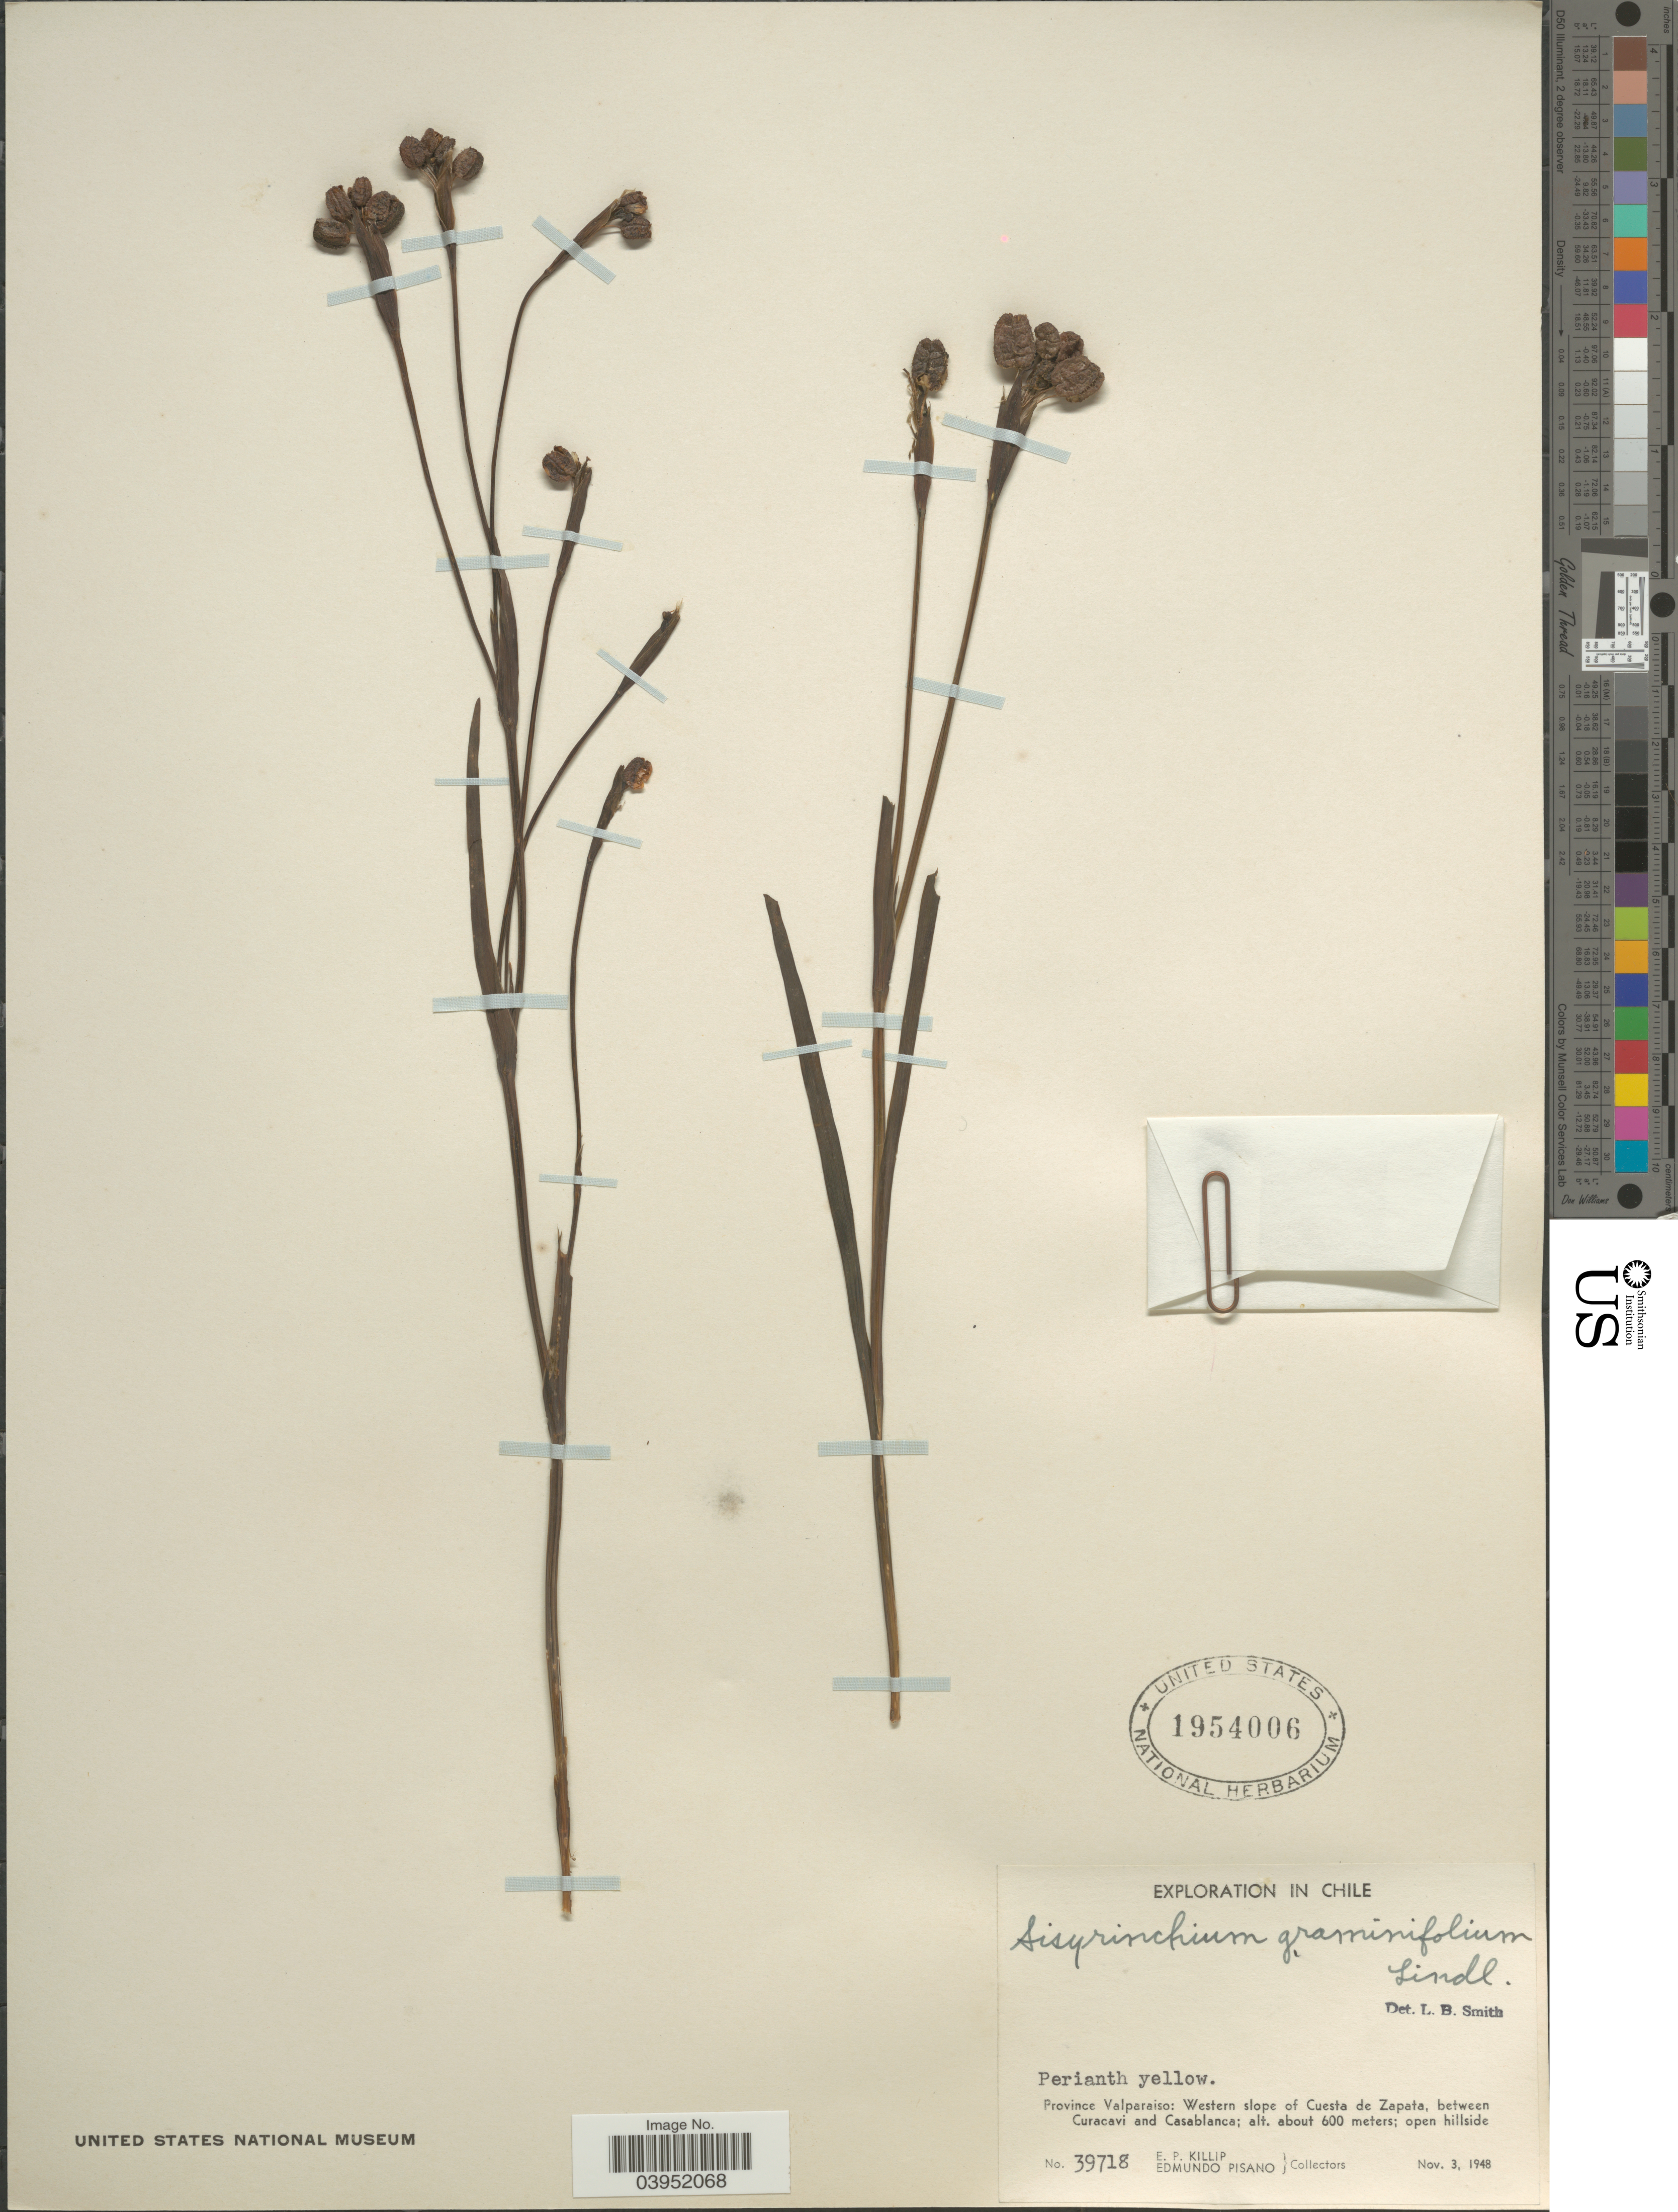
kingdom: Plantae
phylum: Tracheophyta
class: Liliopsida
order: Asparagales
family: Iridaceae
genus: Sisyrinchium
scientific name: Sisyrinchium graminifolium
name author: Lindl.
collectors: E. P. Killip & E. Pisano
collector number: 39718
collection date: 1948-11-03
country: Chile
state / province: Valparaíso (V)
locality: Western slope of Cuesta de Zapata, between Curacavi and Casablanca.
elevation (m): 600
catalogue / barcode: US 1954006